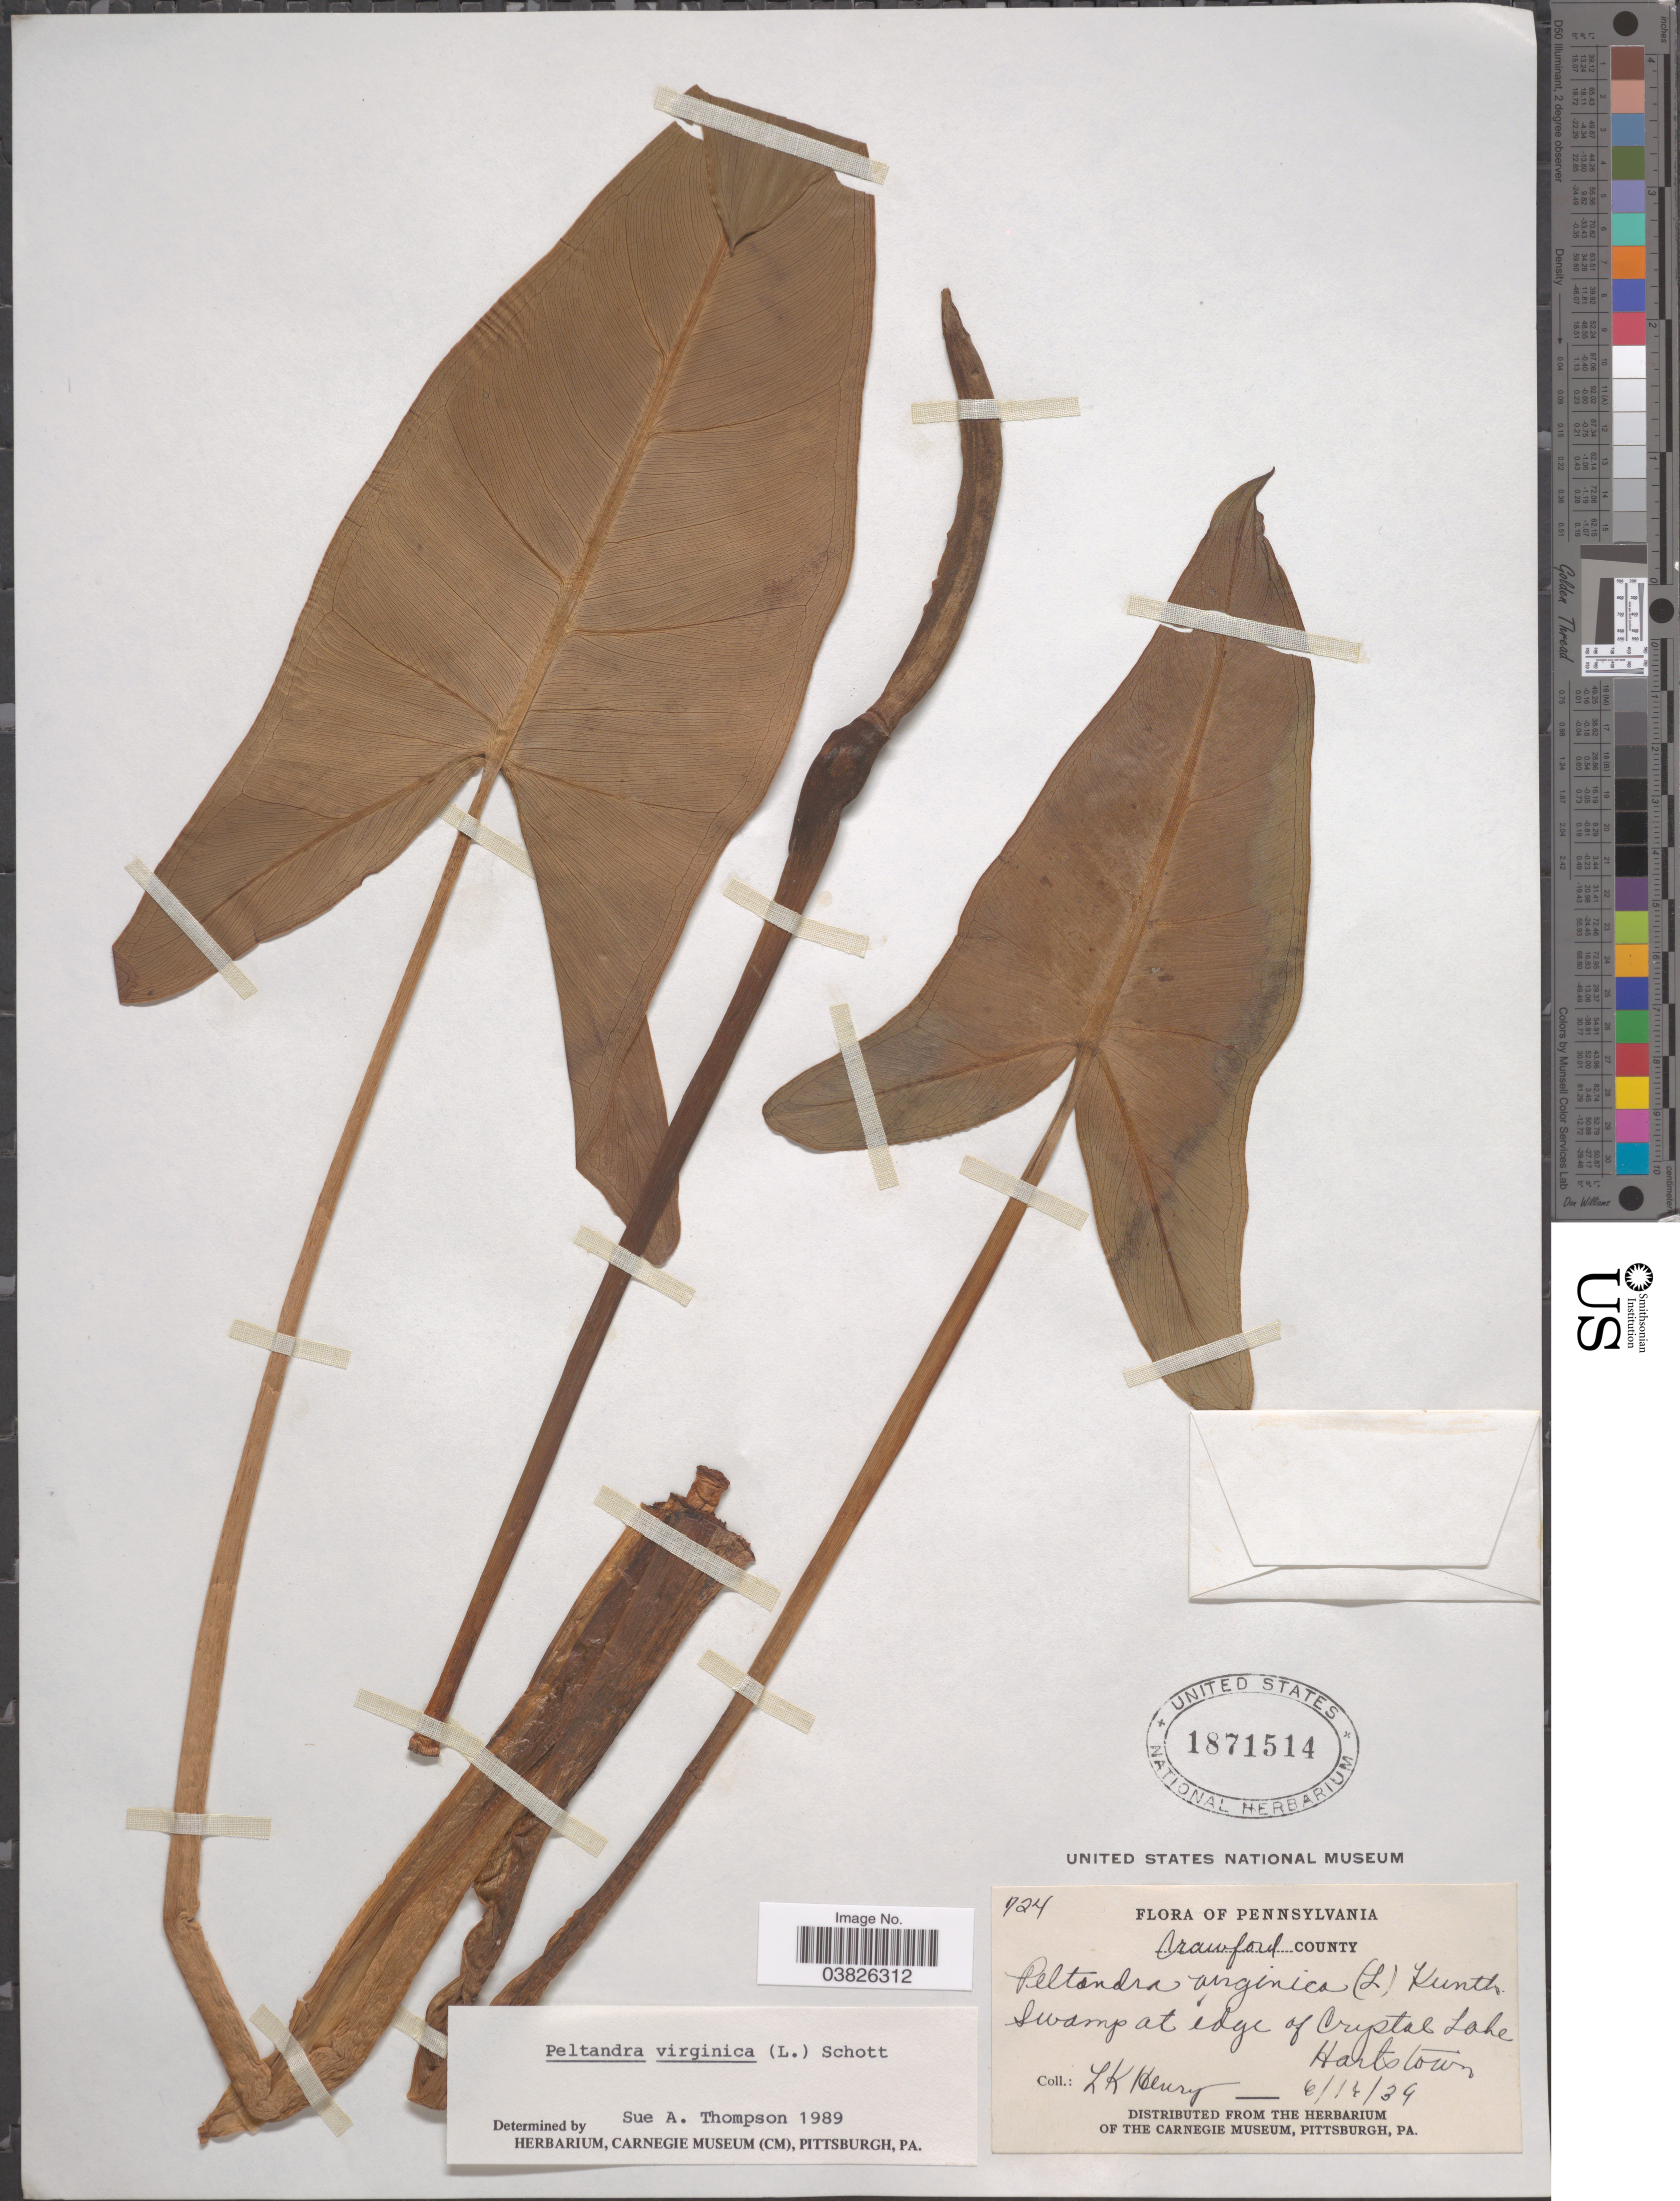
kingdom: Plantae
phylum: Tracheophyta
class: Liliopsida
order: Alismatales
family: Araceae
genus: Peltandra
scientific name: Peltandra virginica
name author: (L.) Schott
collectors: L. K. Henry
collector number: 724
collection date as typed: Transcribed d/m/y: 14/6/39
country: United States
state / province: Pennsylvania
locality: Crawford County. At edge of Crystal Lake. Hartstown.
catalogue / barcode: US 1871514